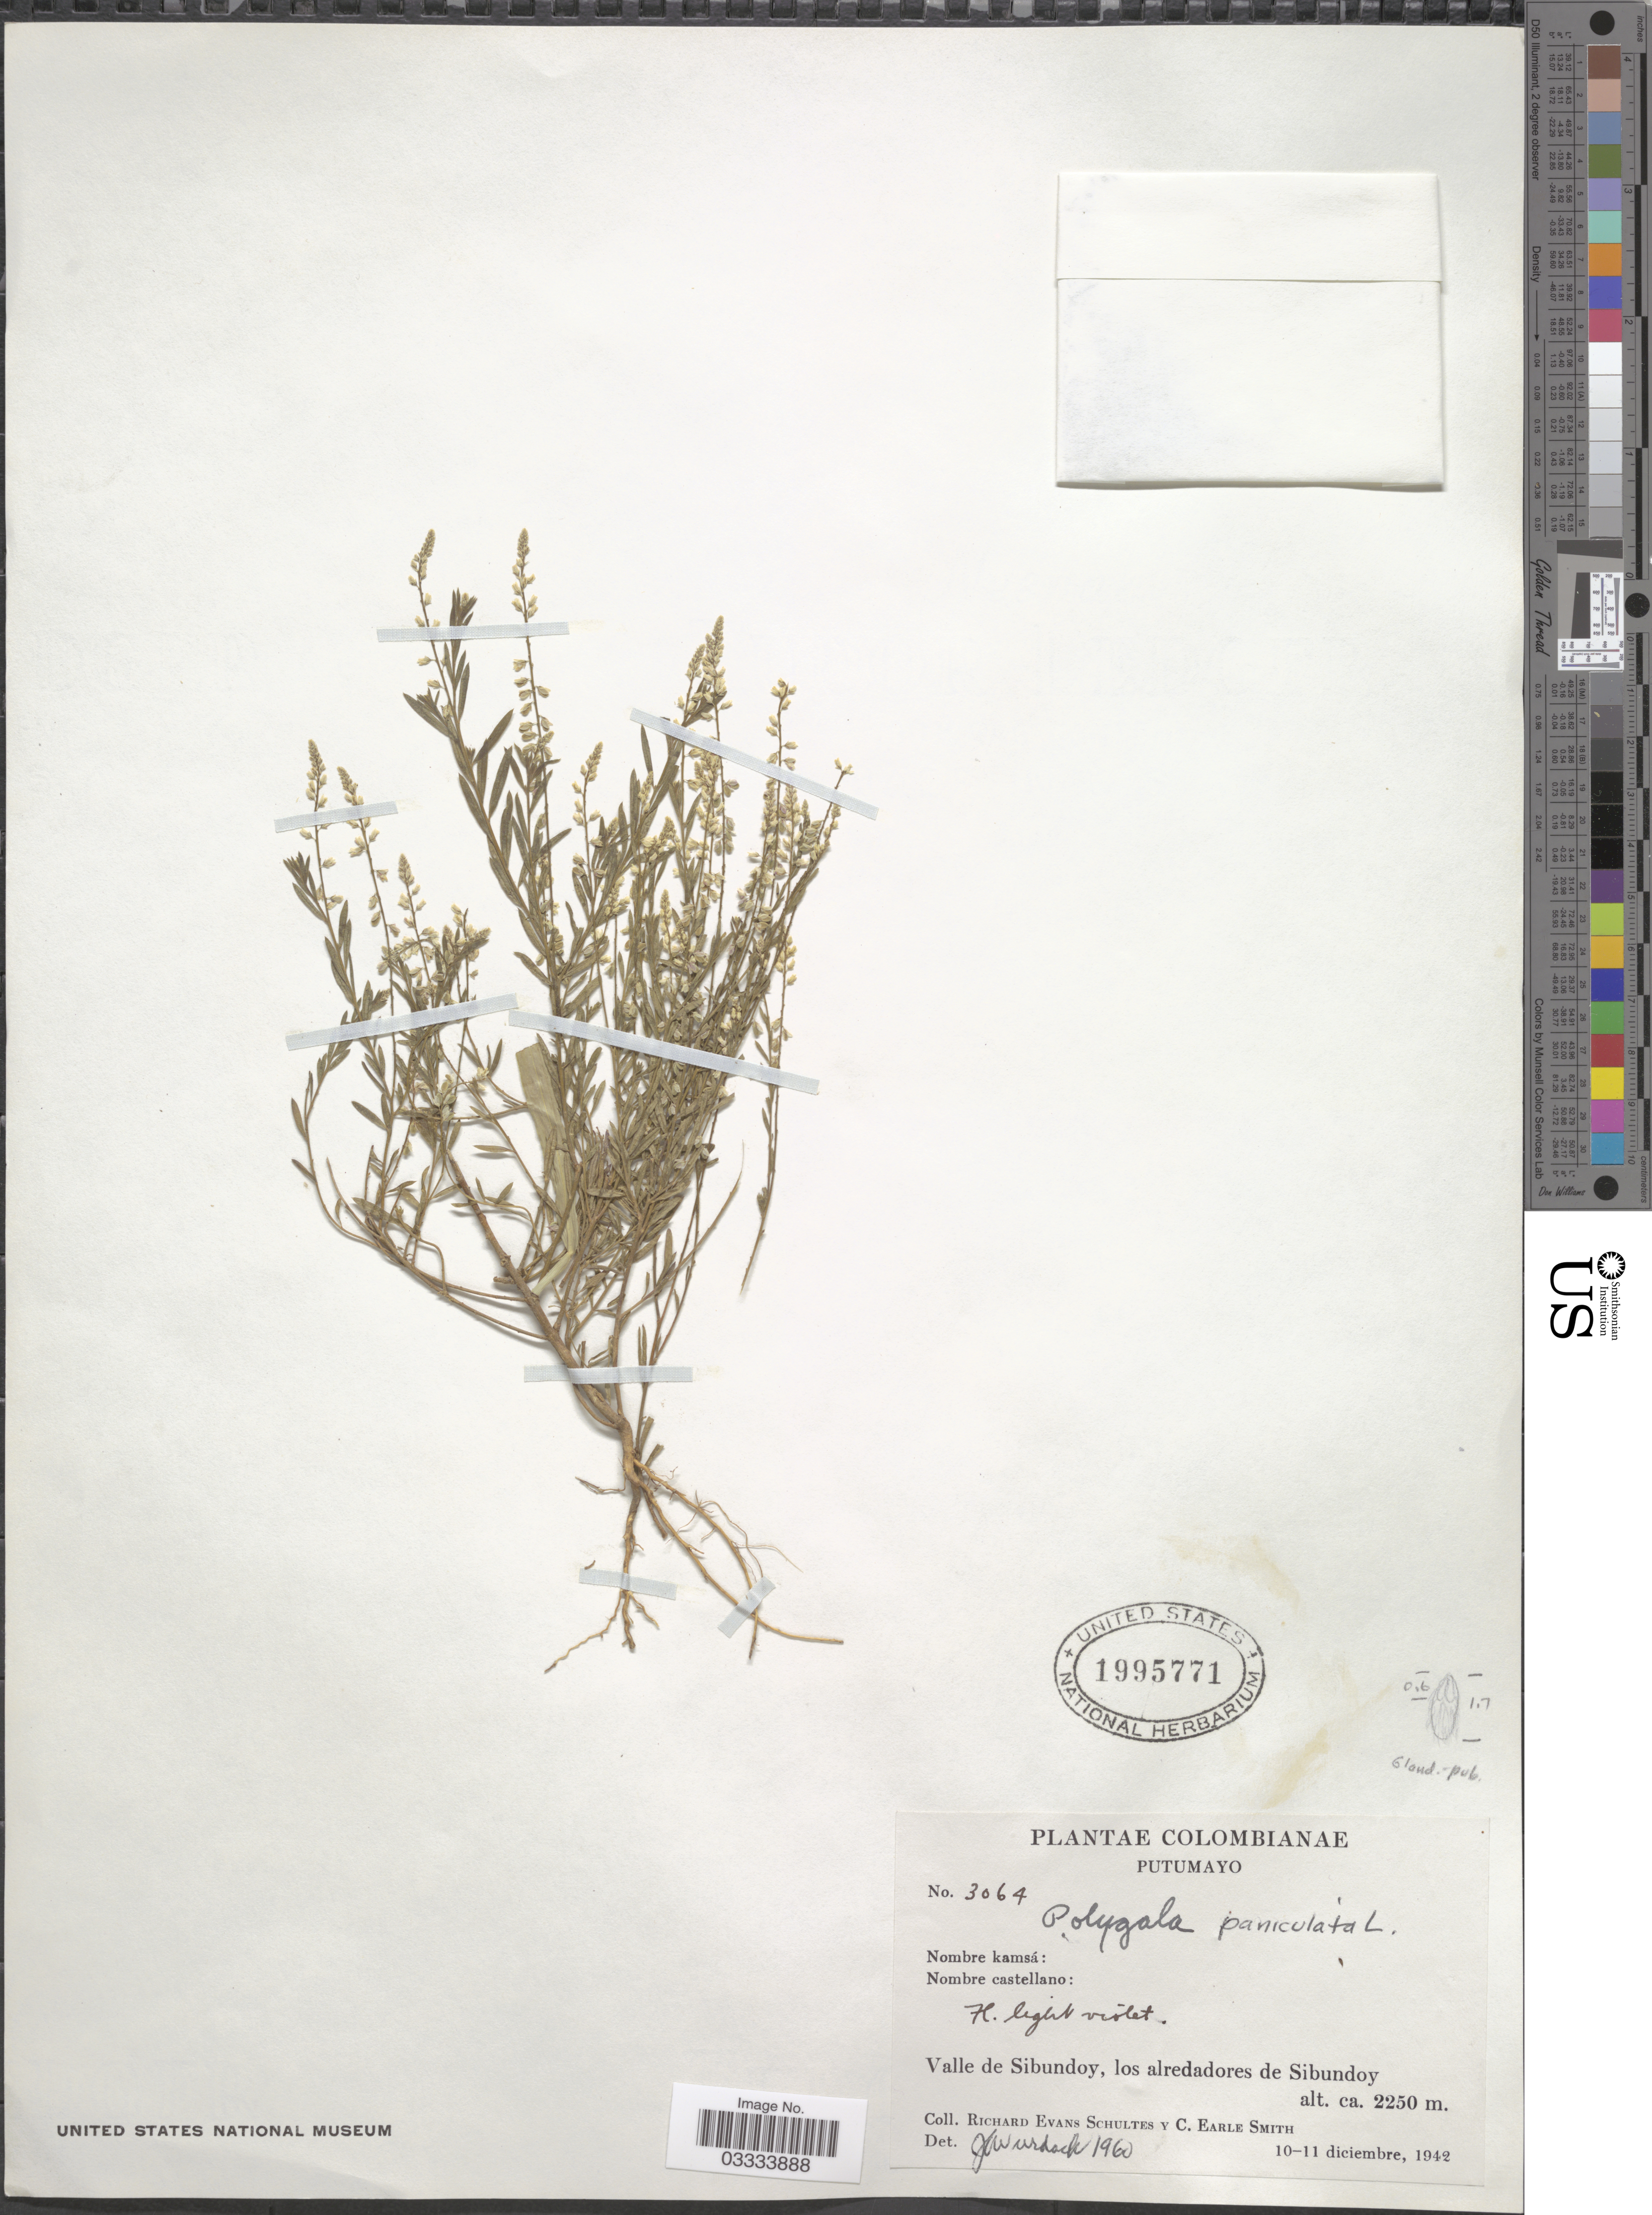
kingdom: Plantae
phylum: Tracheophyta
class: Magnoliopsida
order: Fabales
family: Polygalaceae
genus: Polygala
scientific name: Polygala paniculata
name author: L.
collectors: R. E. Schultes & C. E. Smith Jr.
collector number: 3064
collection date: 1942-12-10/1942-12-11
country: Colombia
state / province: Putumayo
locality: Valle de Sibundoy, los alredadores de Sibundoy.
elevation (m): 2250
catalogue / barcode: US 1995771